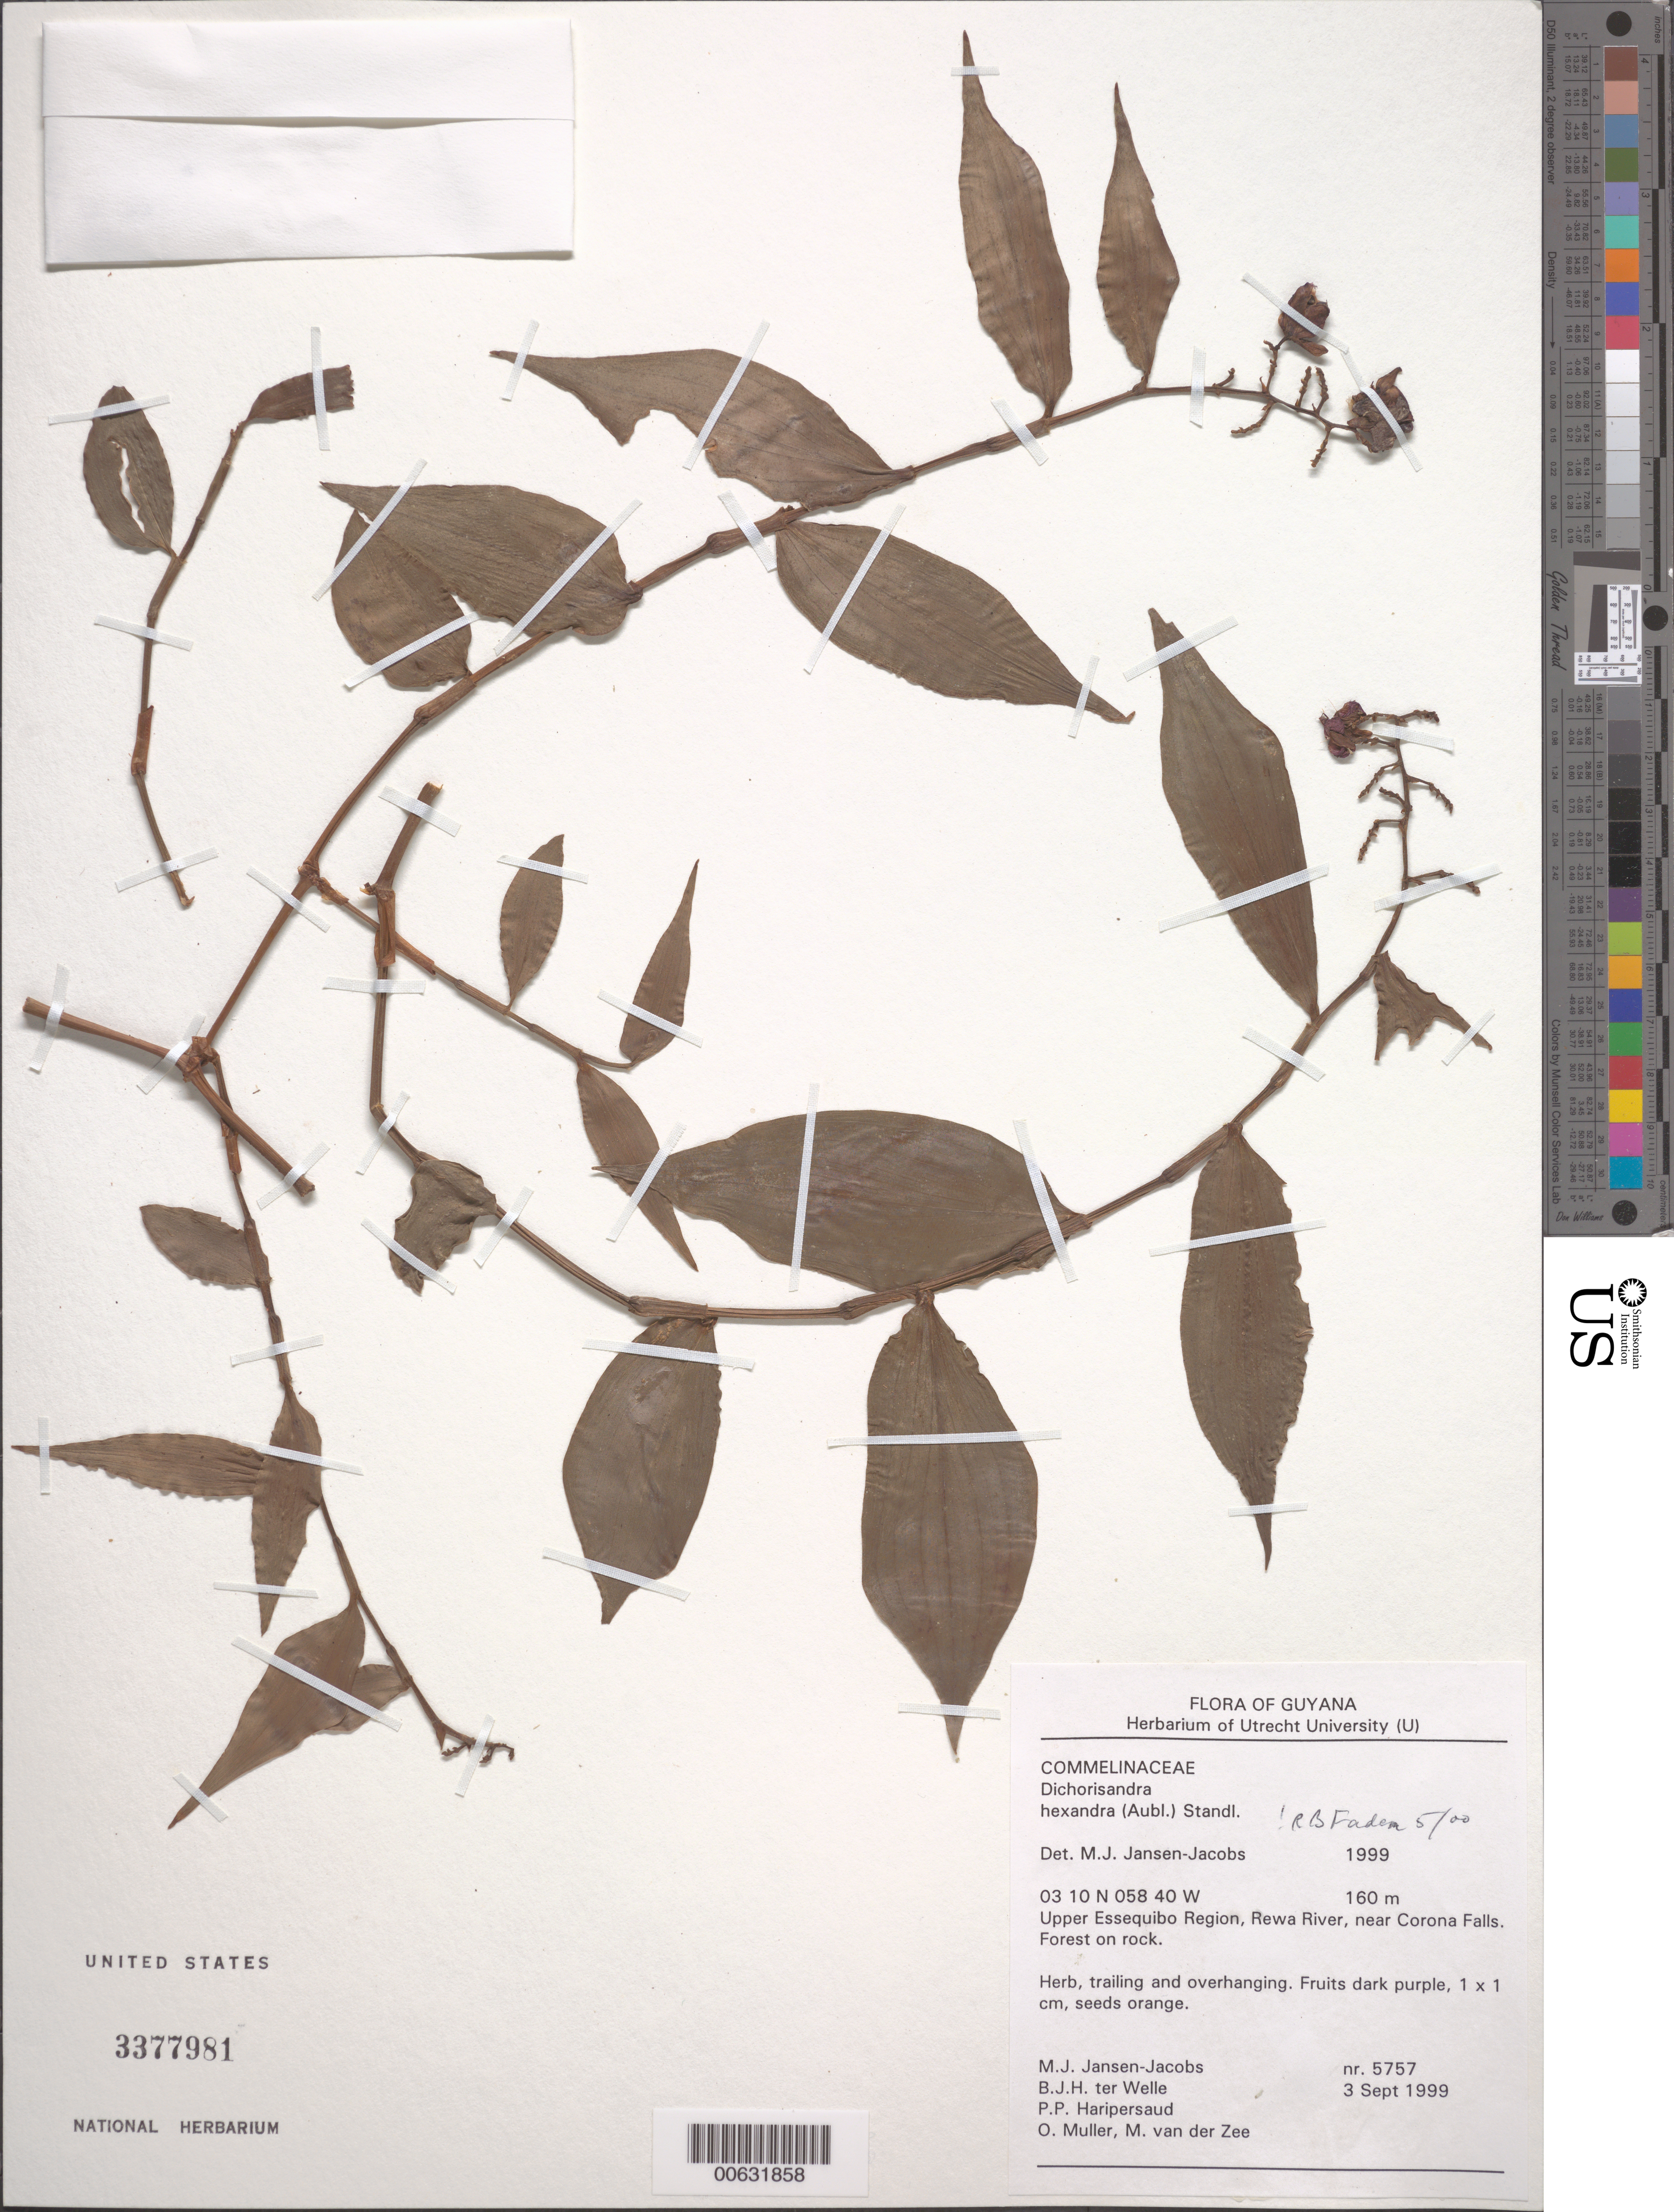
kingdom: Plantae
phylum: Tracheophyta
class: Liliopsida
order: Commelinales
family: Commelinaceae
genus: Dichorisandra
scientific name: Dichorisandra hexandra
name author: (Aubl.) Standl.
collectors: M. J. Jansen-Jacobs, B. Welle, P. Haripersaud, O. Muller & M. van der Zee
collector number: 5757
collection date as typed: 03 Sep 1999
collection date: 1999-09-03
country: Guyana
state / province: U. Takutu-U. Essequibo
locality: Rewa river, near camp 2 at foot of spider mountain, upper essequibo dist.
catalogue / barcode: US 3377981